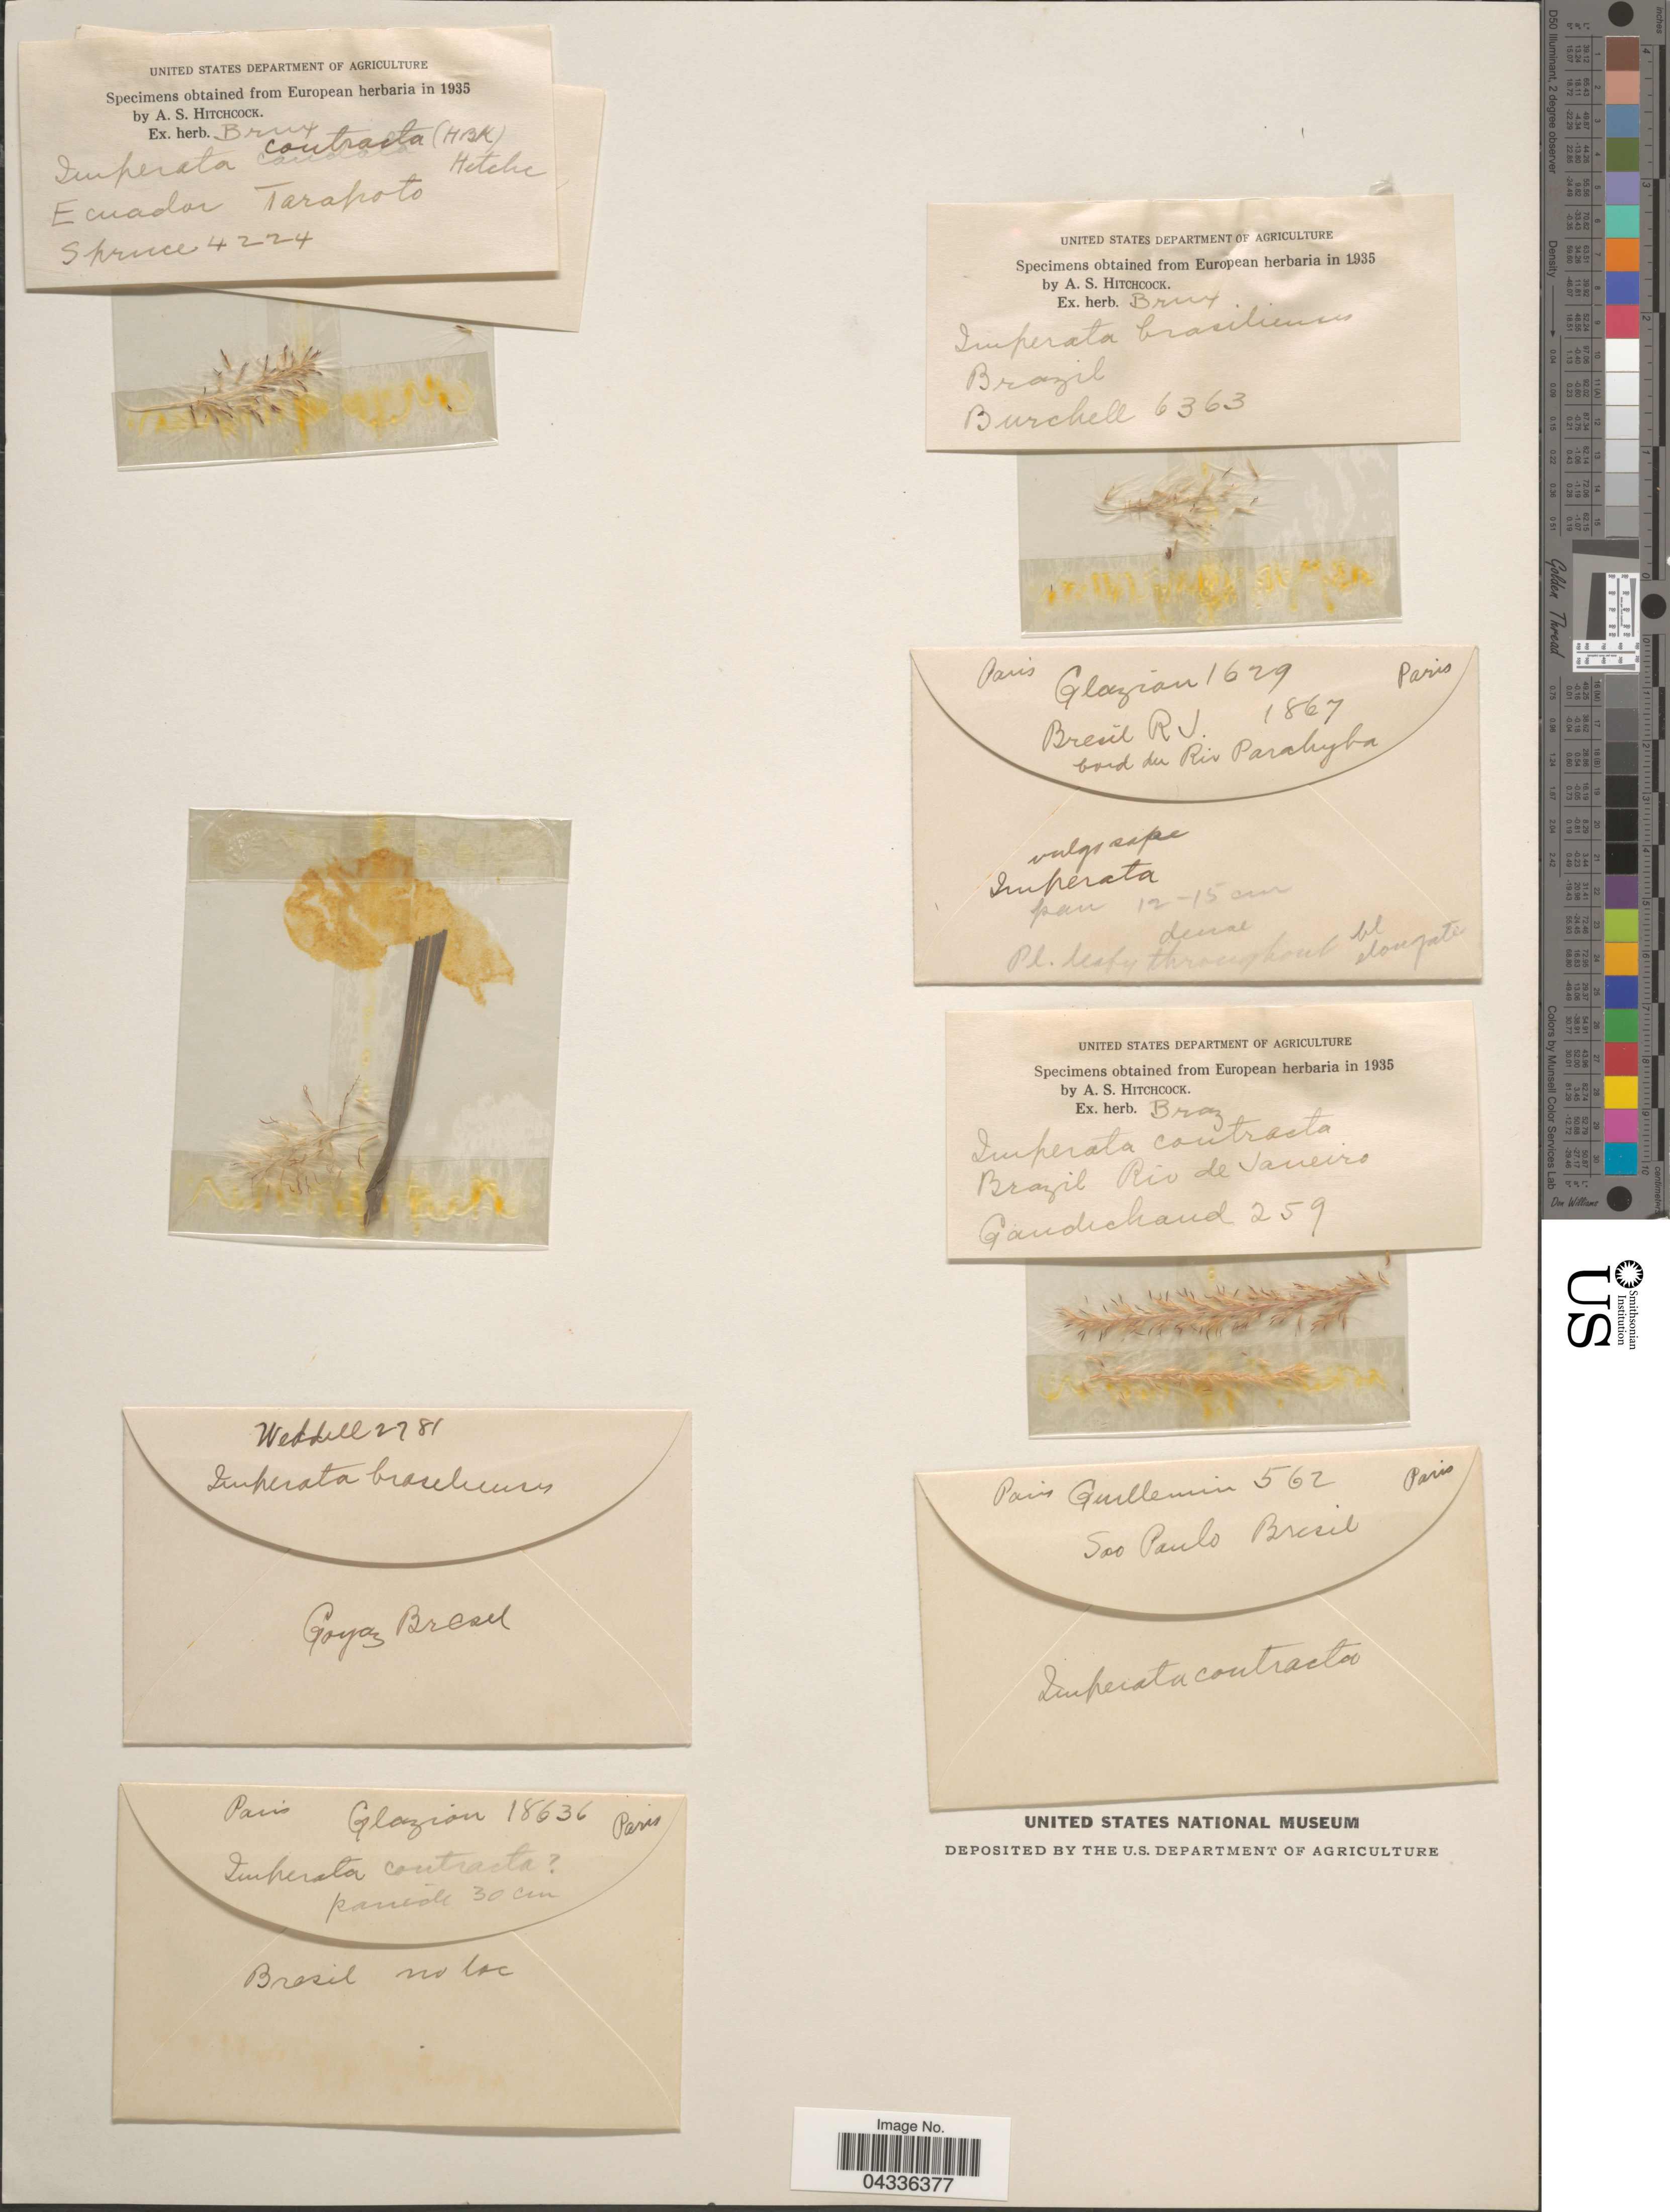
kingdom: Plantae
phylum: Tracheophyta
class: Liliopsida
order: Poales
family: Poaceae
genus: Imperata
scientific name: Imperata brasiliensis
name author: Trin.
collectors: -. Spruce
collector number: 4224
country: Ecuador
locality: Tarapoto.